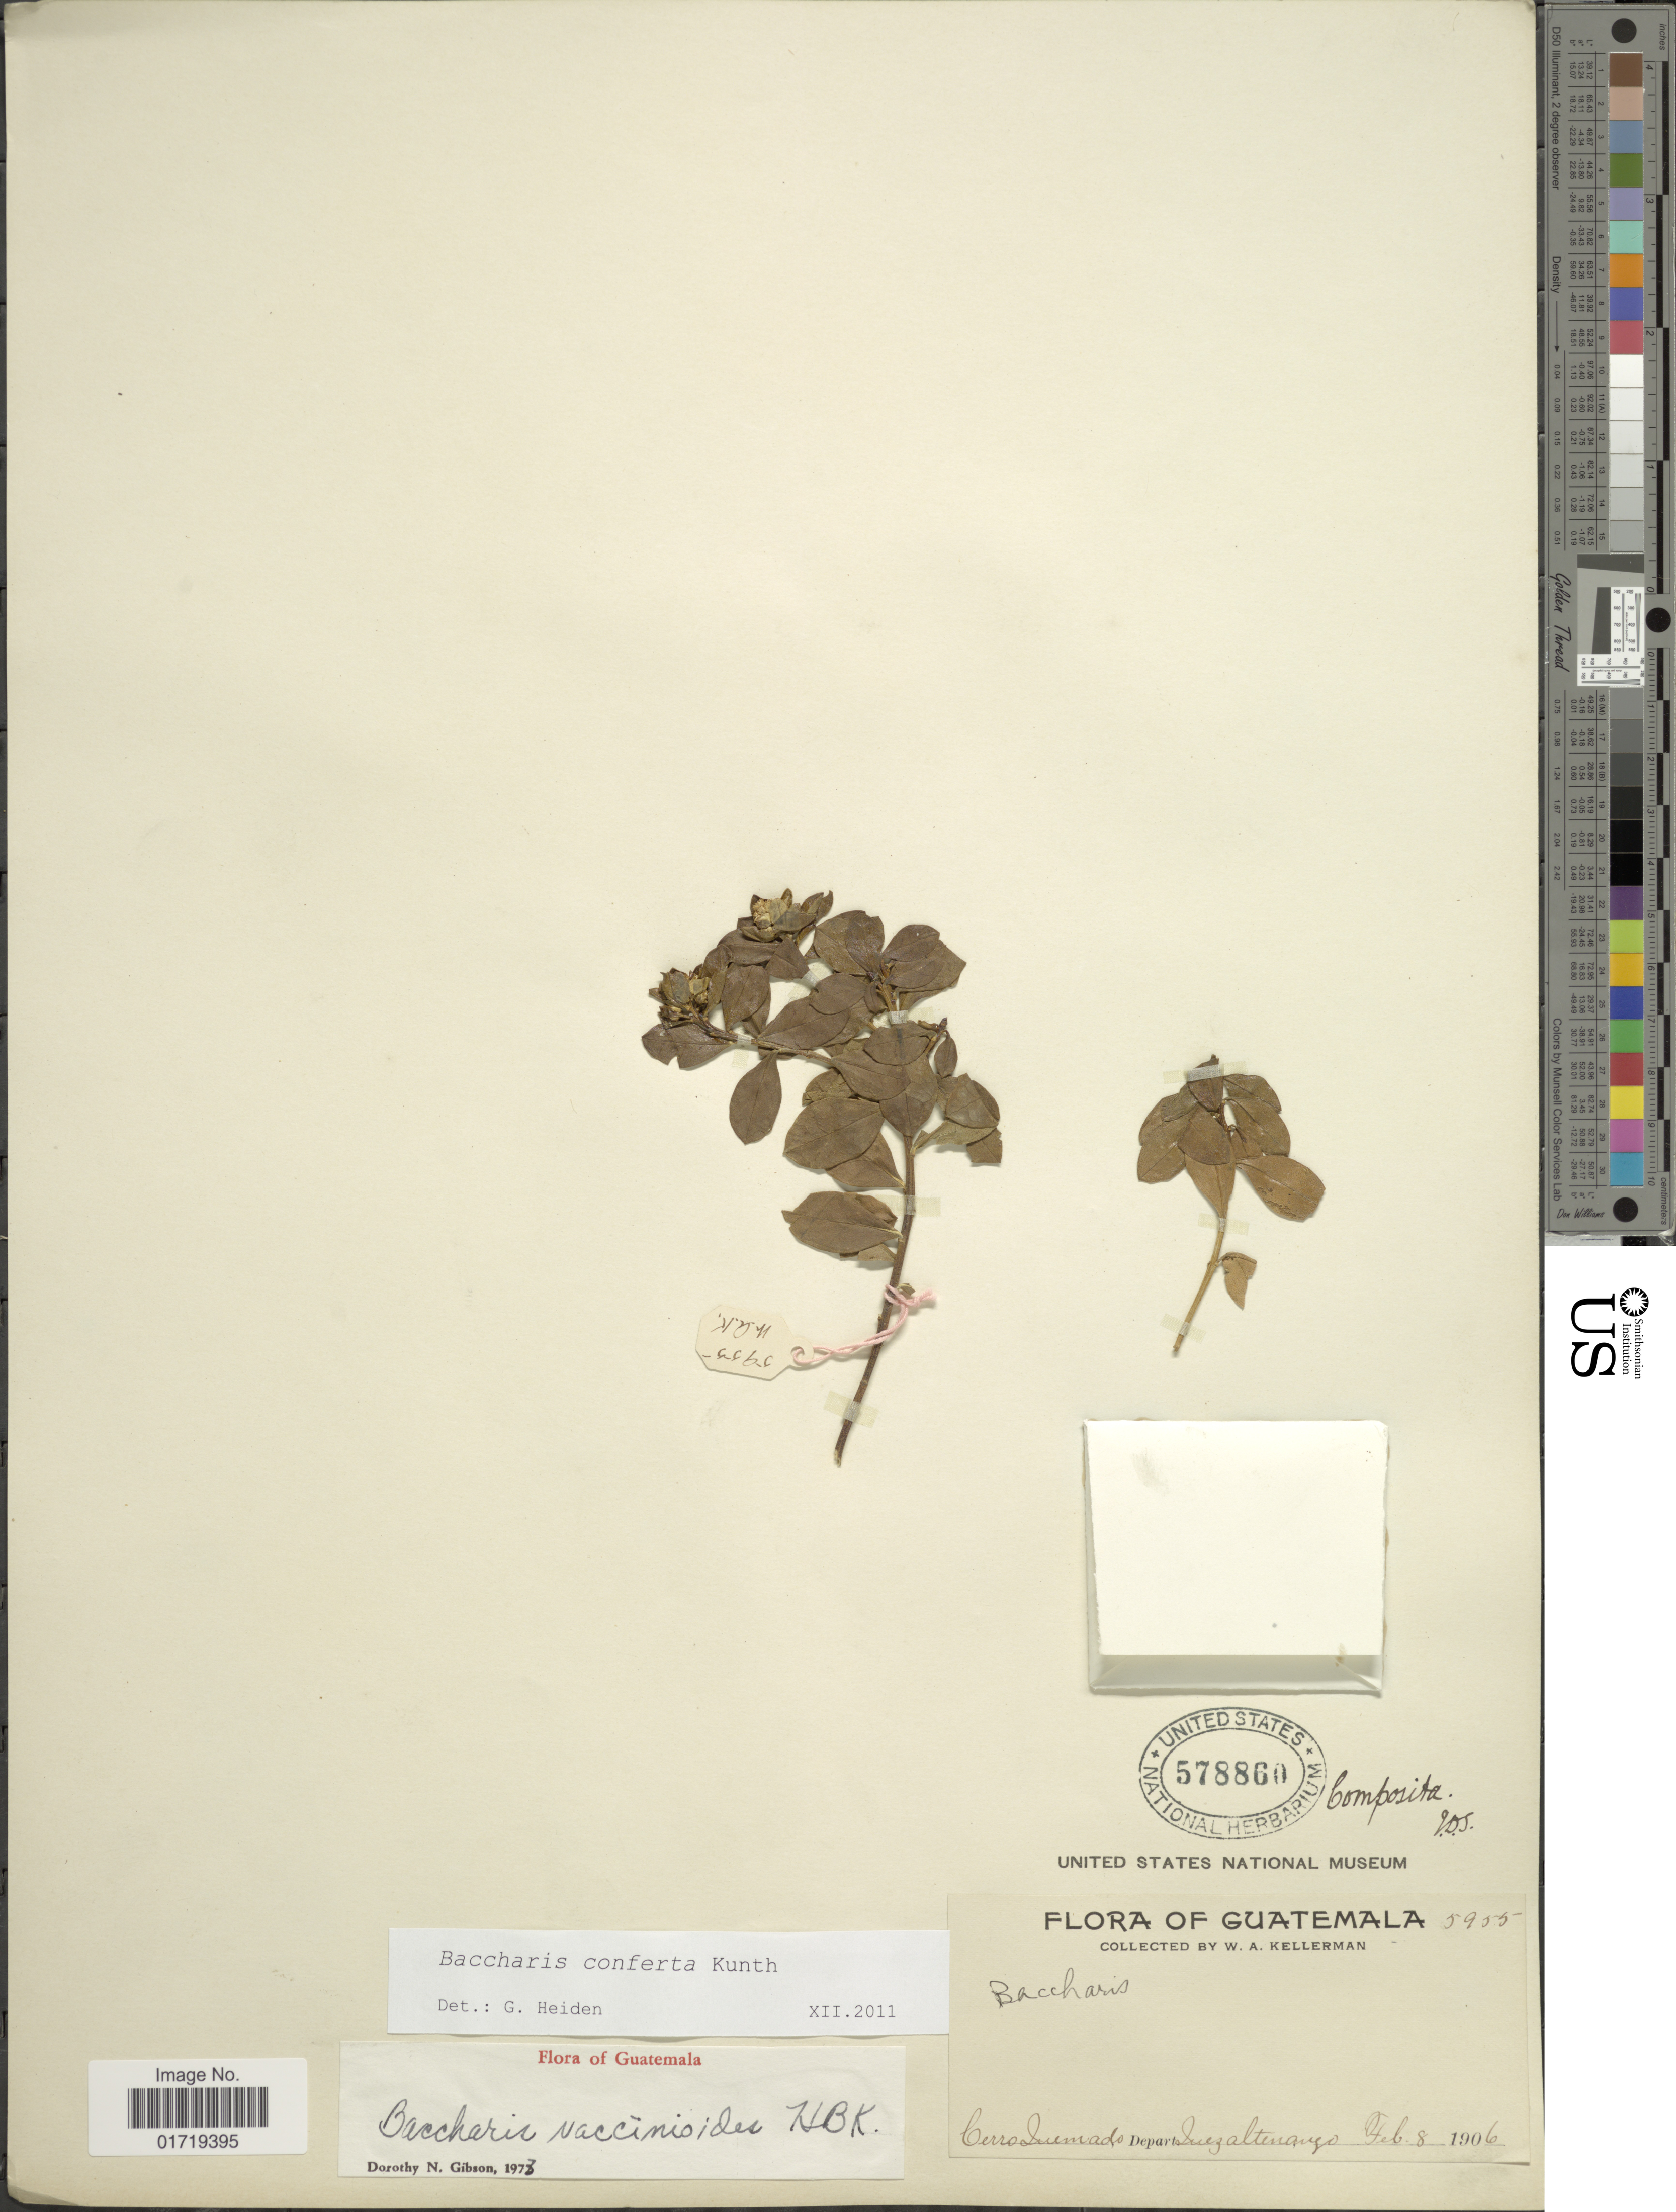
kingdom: Plantae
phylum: Tracheophyta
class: Magnoliopsida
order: Asterales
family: Asteraceae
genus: Baccharis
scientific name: Baccharis conferta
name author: Kunth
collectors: W. Kellerman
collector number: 5955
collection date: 1906-02-08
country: Guatemala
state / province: Quetzaltenango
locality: Cerro Quemado, Depart. Quezaltenango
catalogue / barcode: US 578860